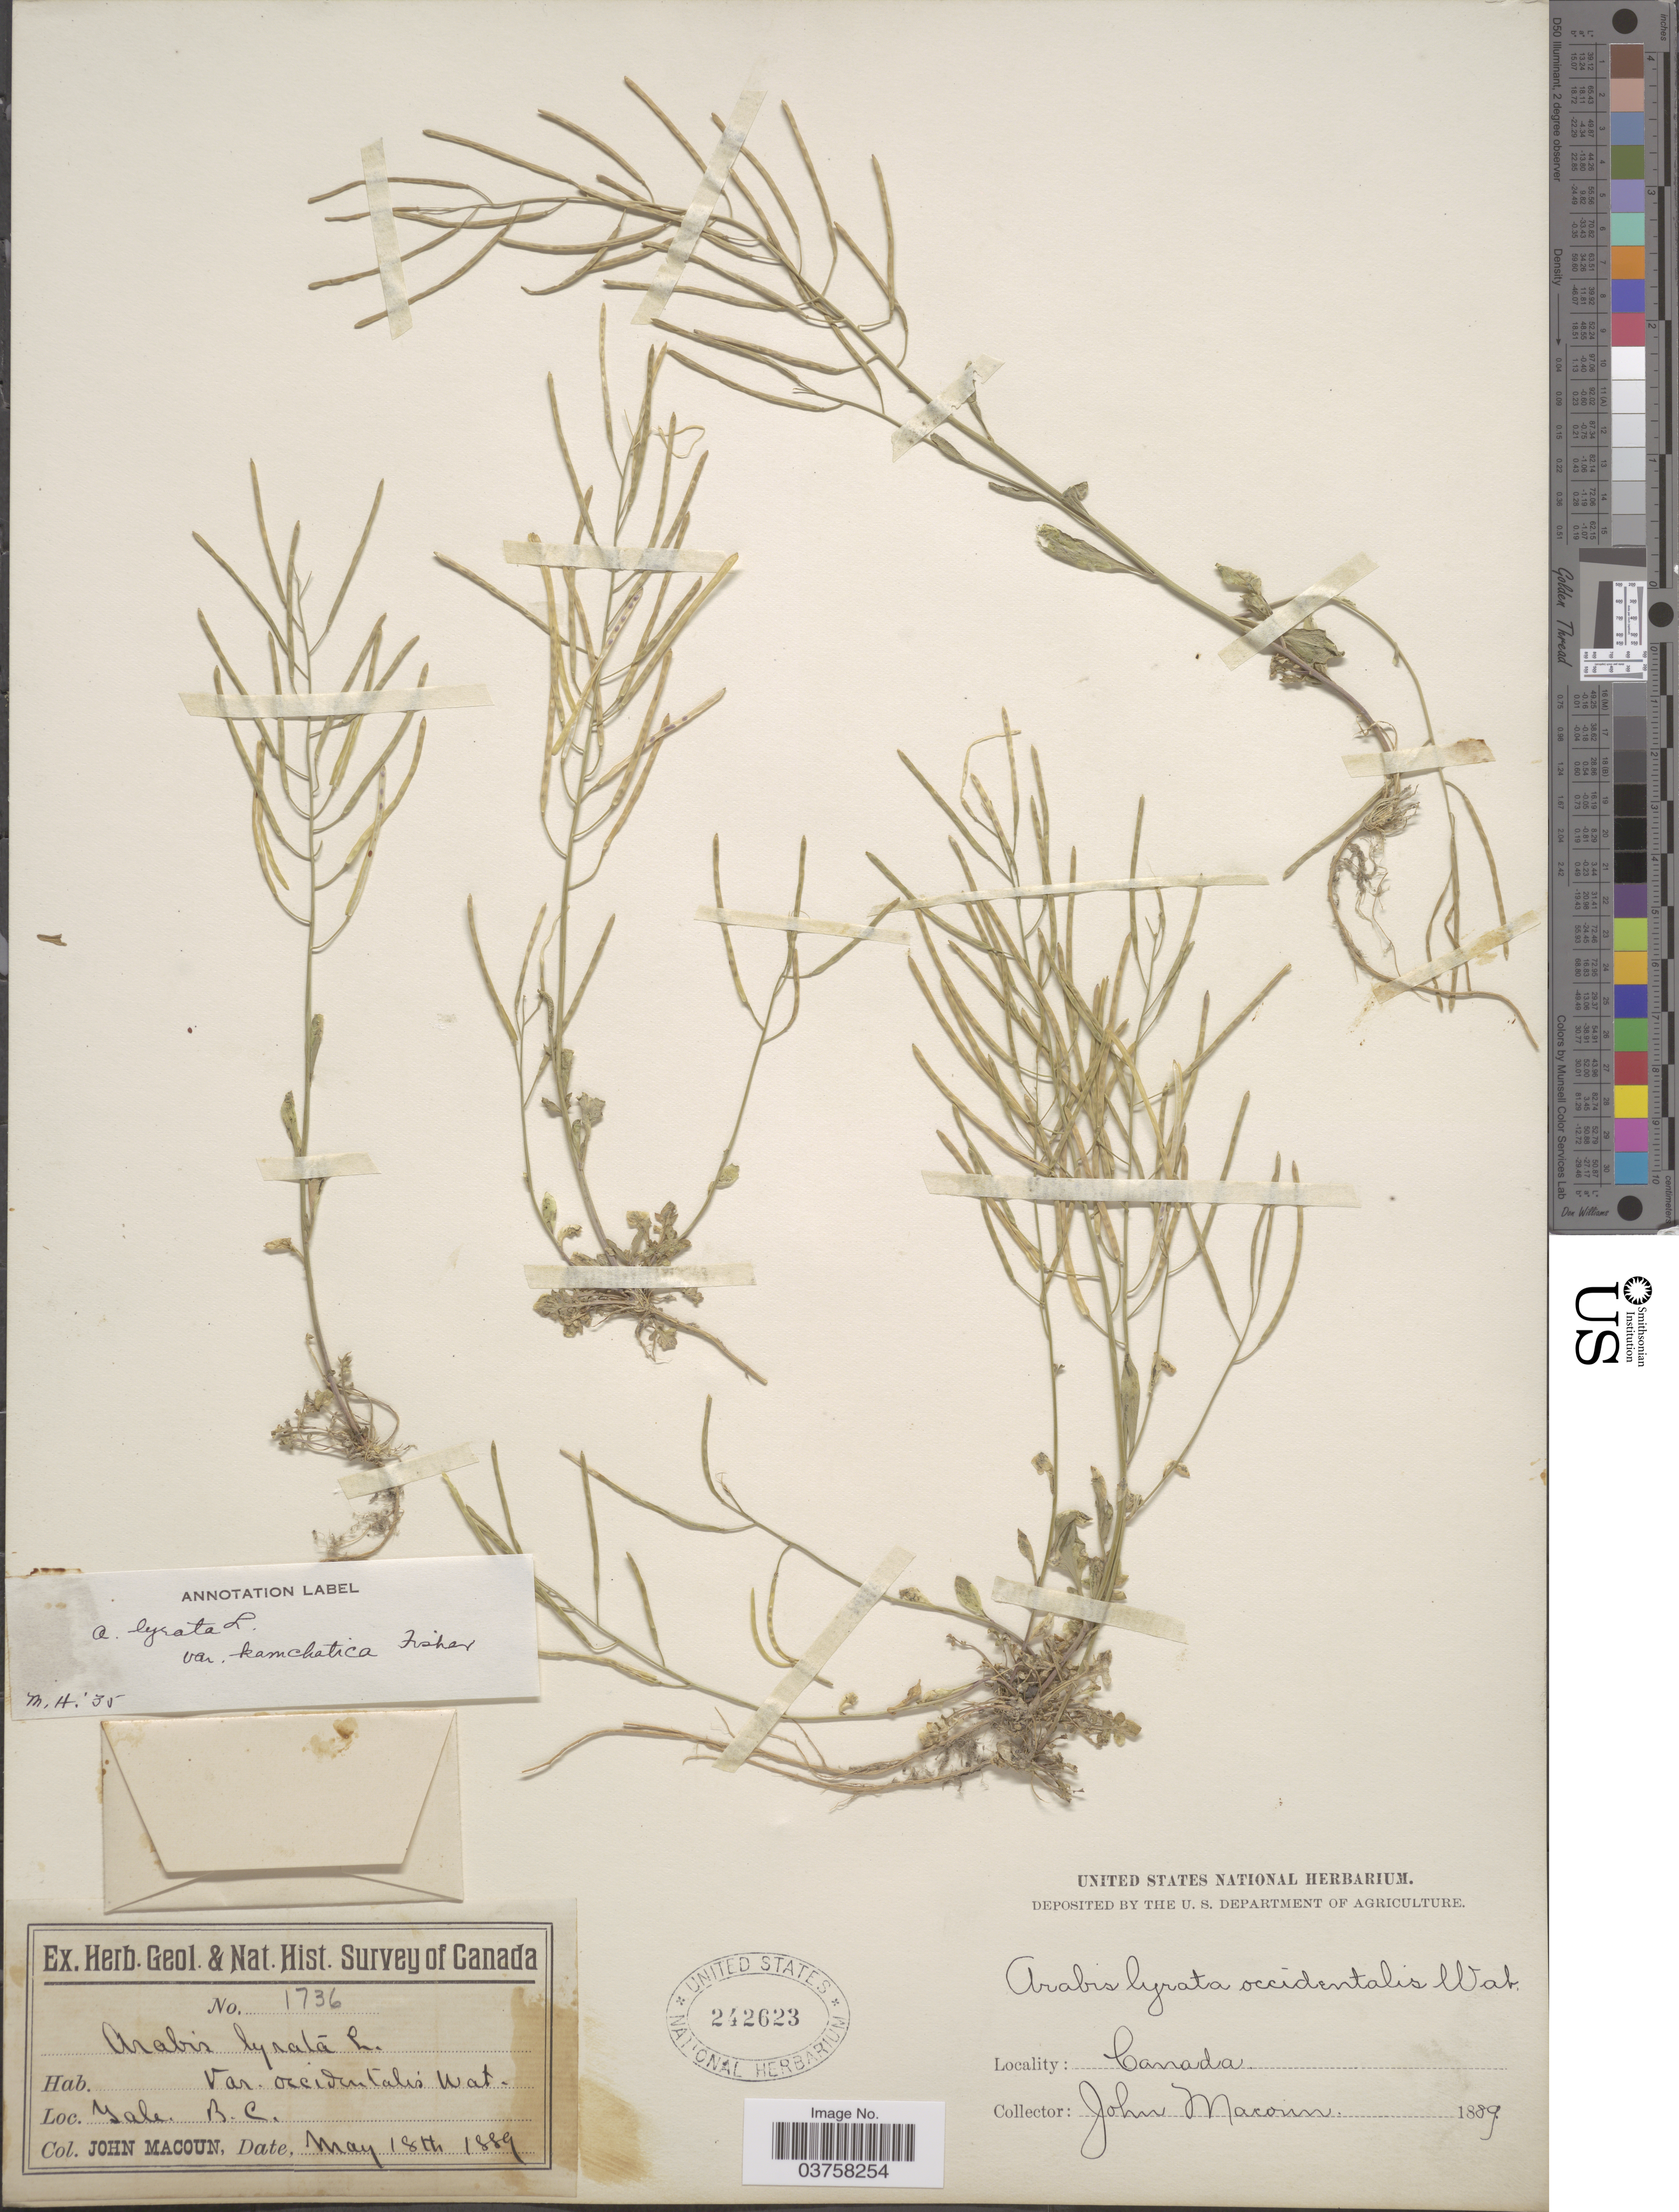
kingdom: Plantae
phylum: Tracheophyta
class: Magnoliopsida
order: Brassicales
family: Brassicaceae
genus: Arabidopsis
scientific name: Arabidopsis lyrata subsp. kamchatica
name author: (Fisch. ex DC.) O'Kane & Al-Shehbaz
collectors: J. Macoun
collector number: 1736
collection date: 1889-05-18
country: Canada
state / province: British Columbia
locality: Yale.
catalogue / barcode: US 242623